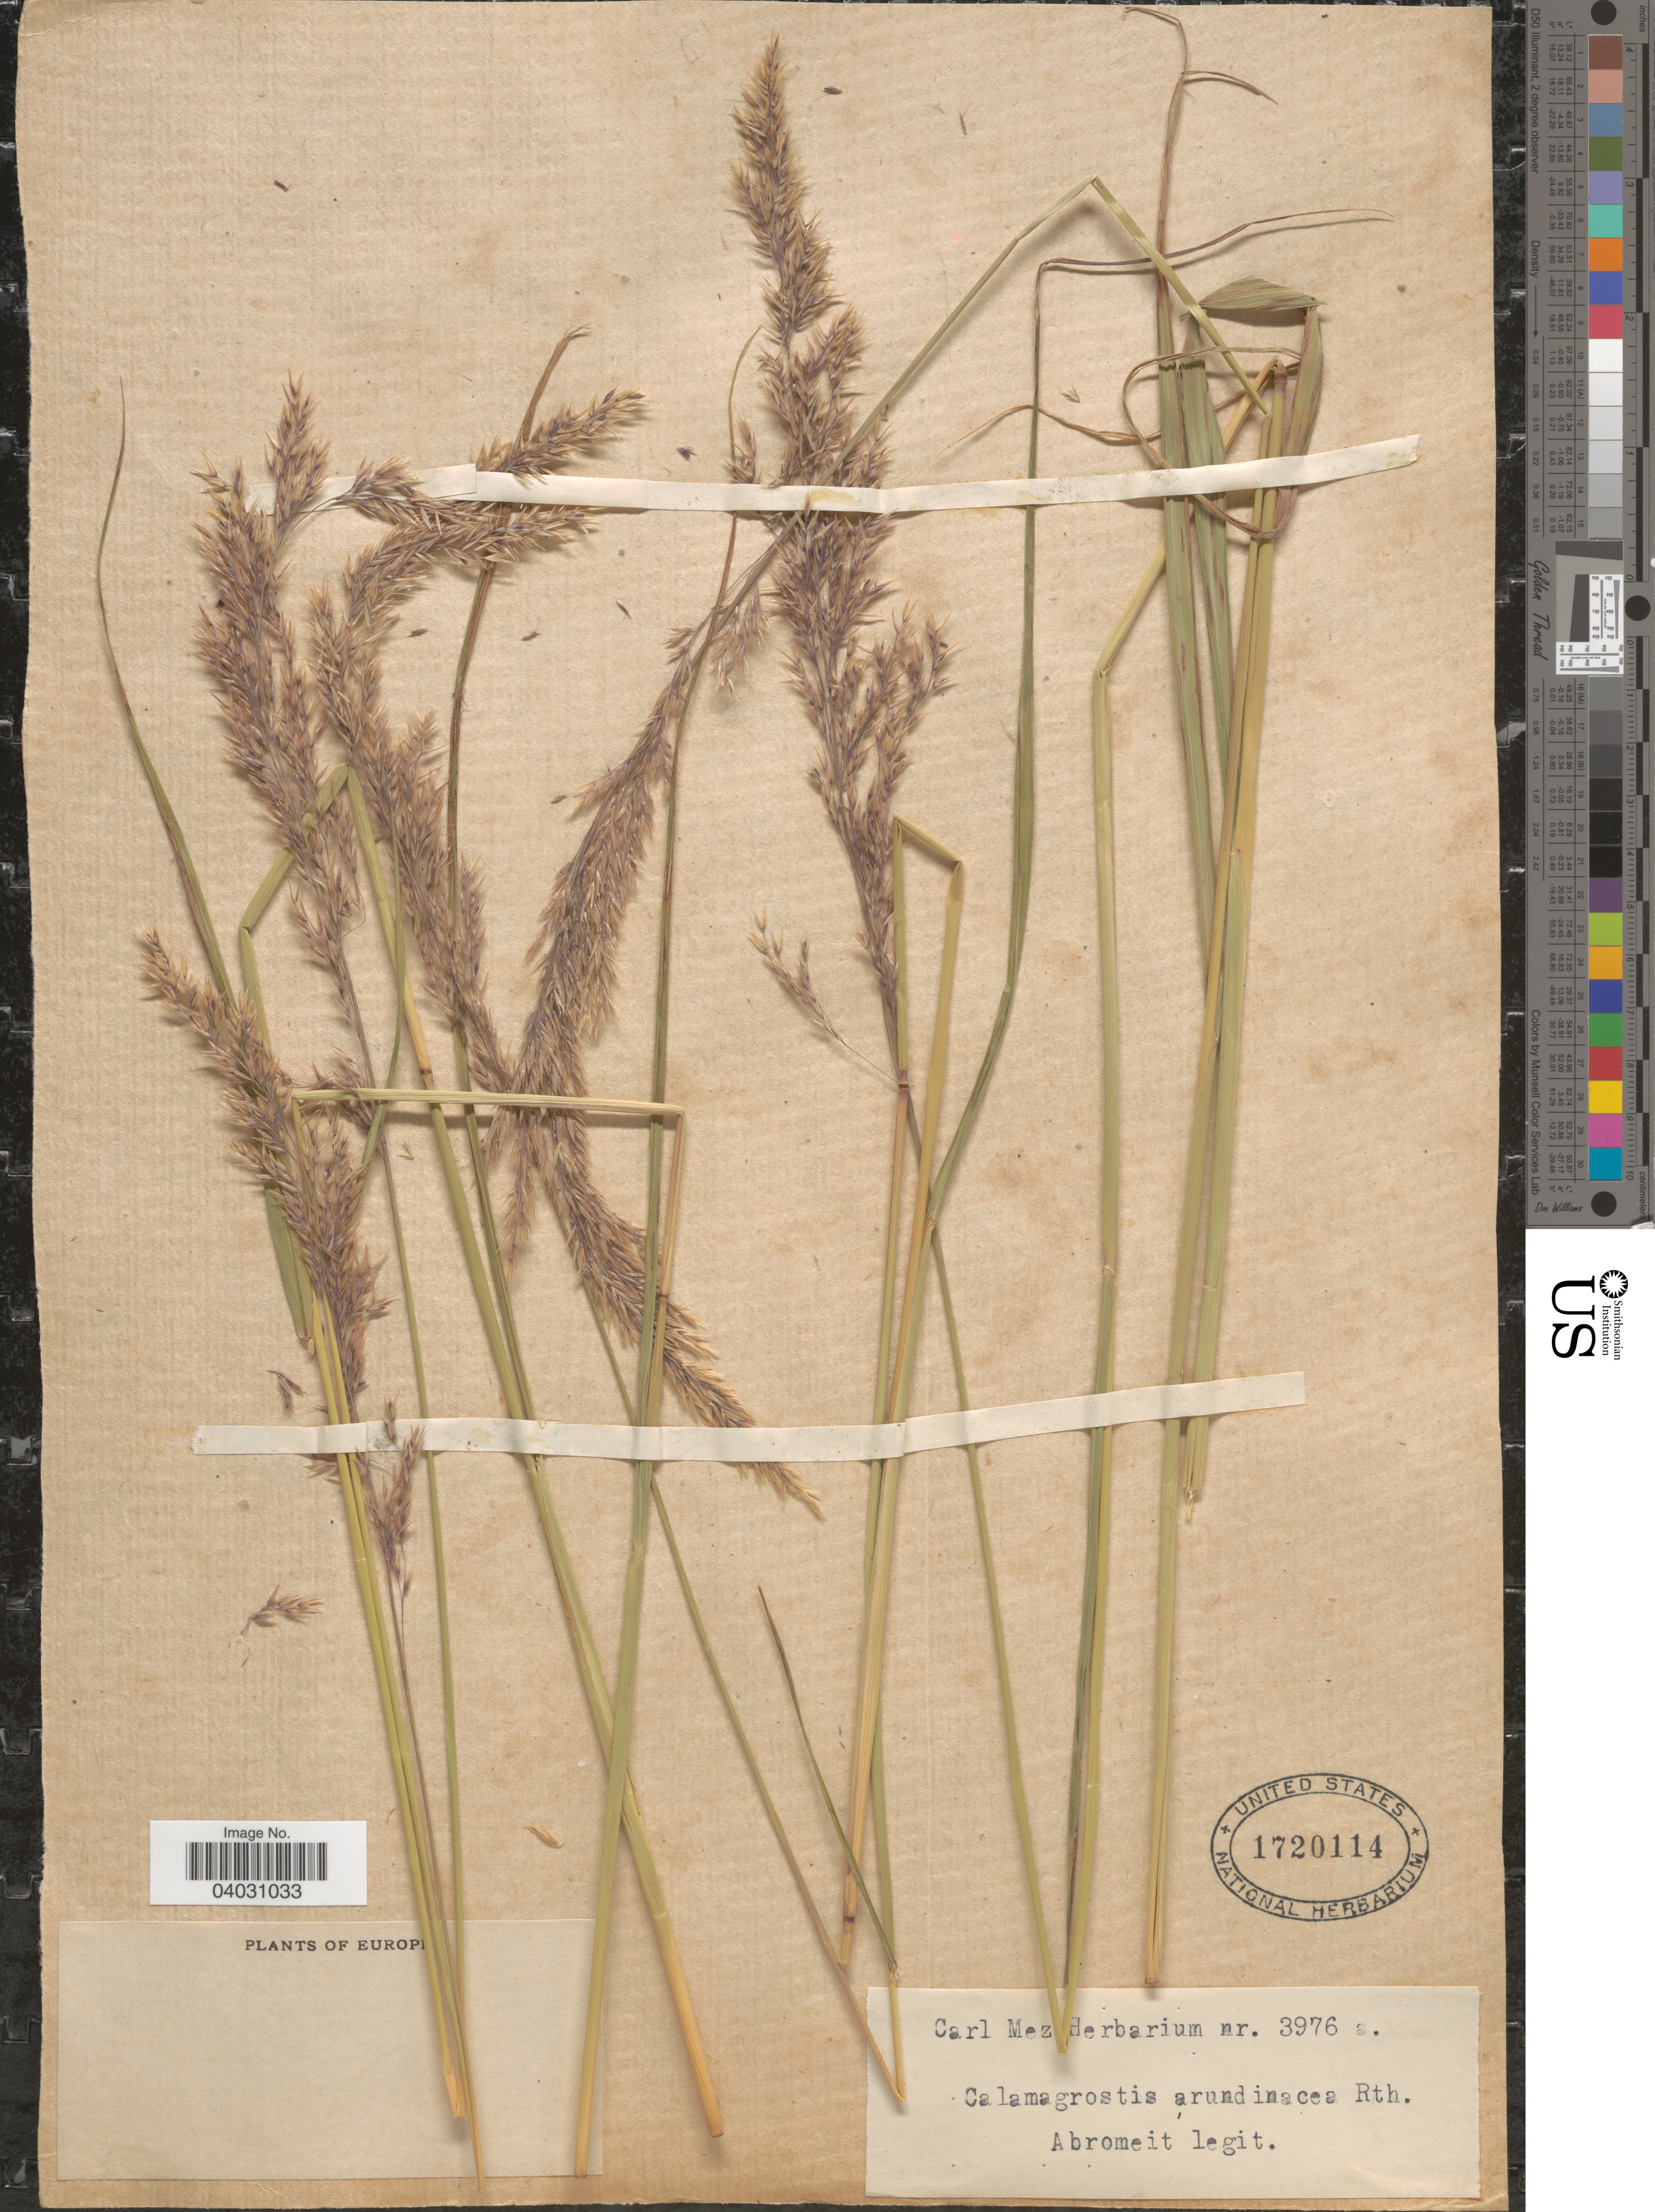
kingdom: Plantae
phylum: Tracheophyta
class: Liliopsida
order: Poales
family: Poaceae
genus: Calamagrostis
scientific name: Calamagrostis arundinacea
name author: (L.) Roth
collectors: Abromeit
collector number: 3976 a*?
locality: Europe.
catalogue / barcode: US 1720114